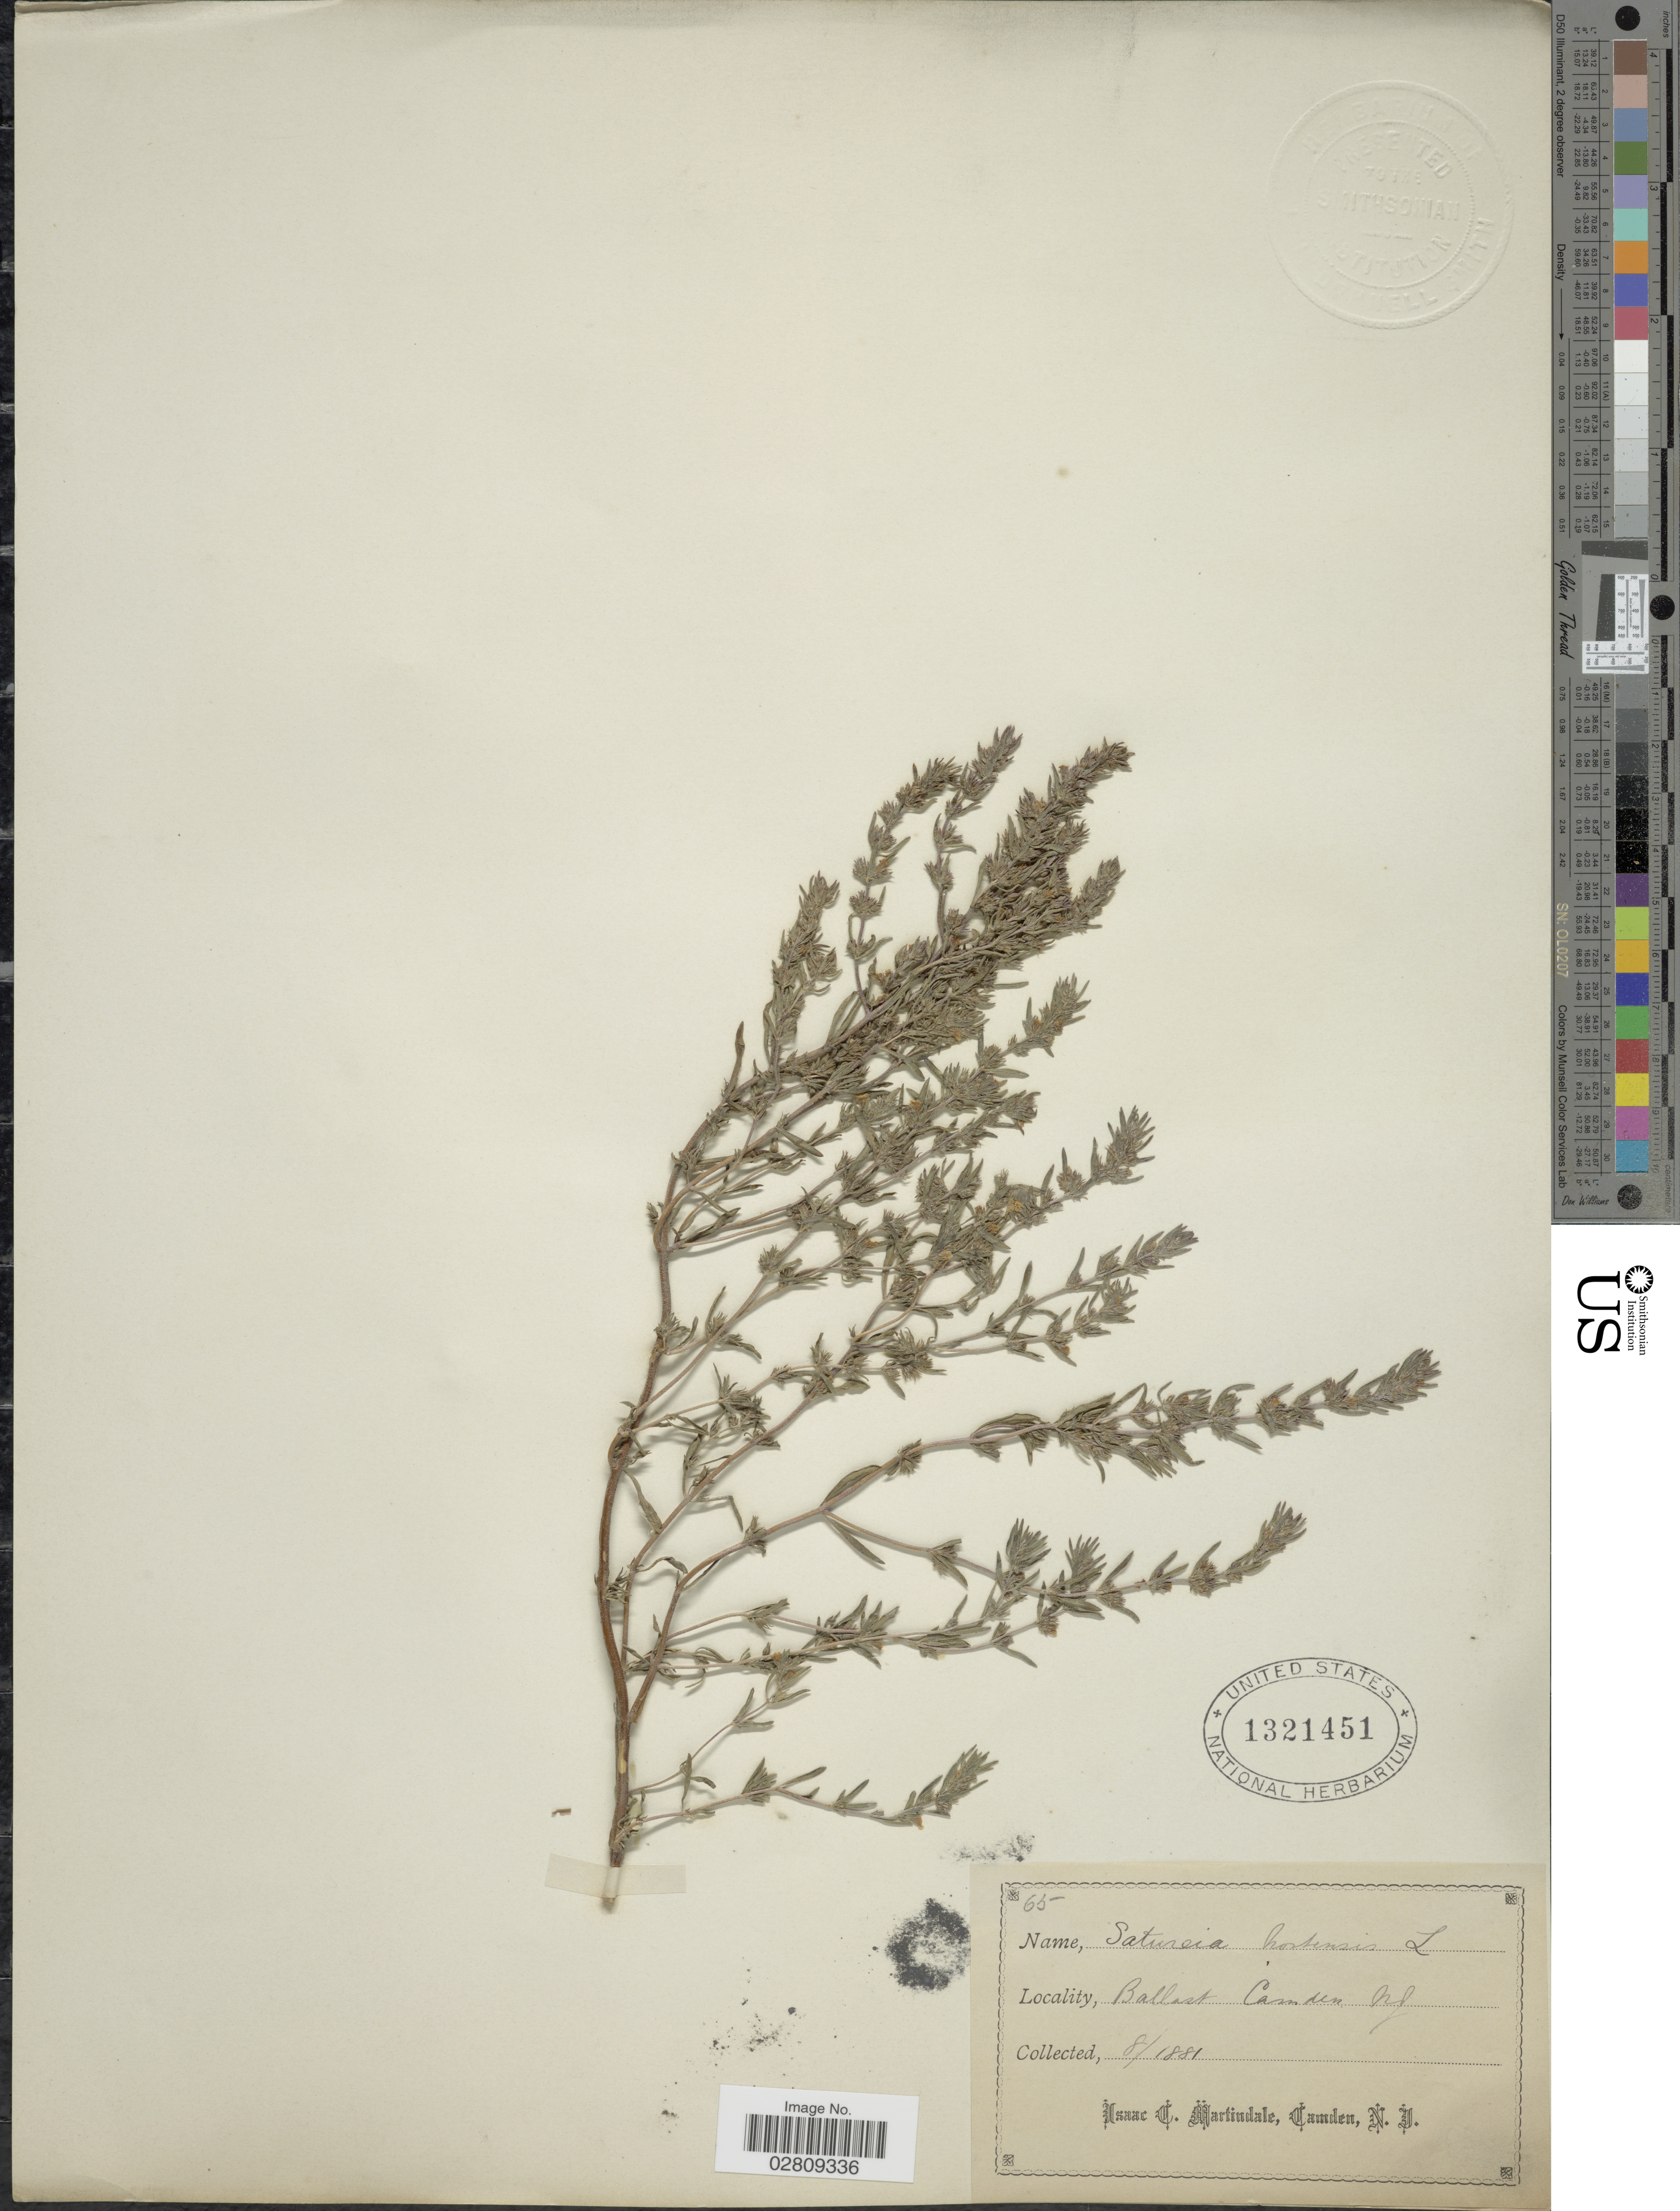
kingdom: Plantae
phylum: Tracheophyta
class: Magnoliopsida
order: Lamiales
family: Lamiaceae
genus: Satureja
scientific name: Satureja hortensis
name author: L.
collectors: I. C. Martindale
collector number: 65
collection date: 1881-08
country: United States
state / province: New Jersey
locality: Ballast Camden.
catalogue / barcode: US 1321451